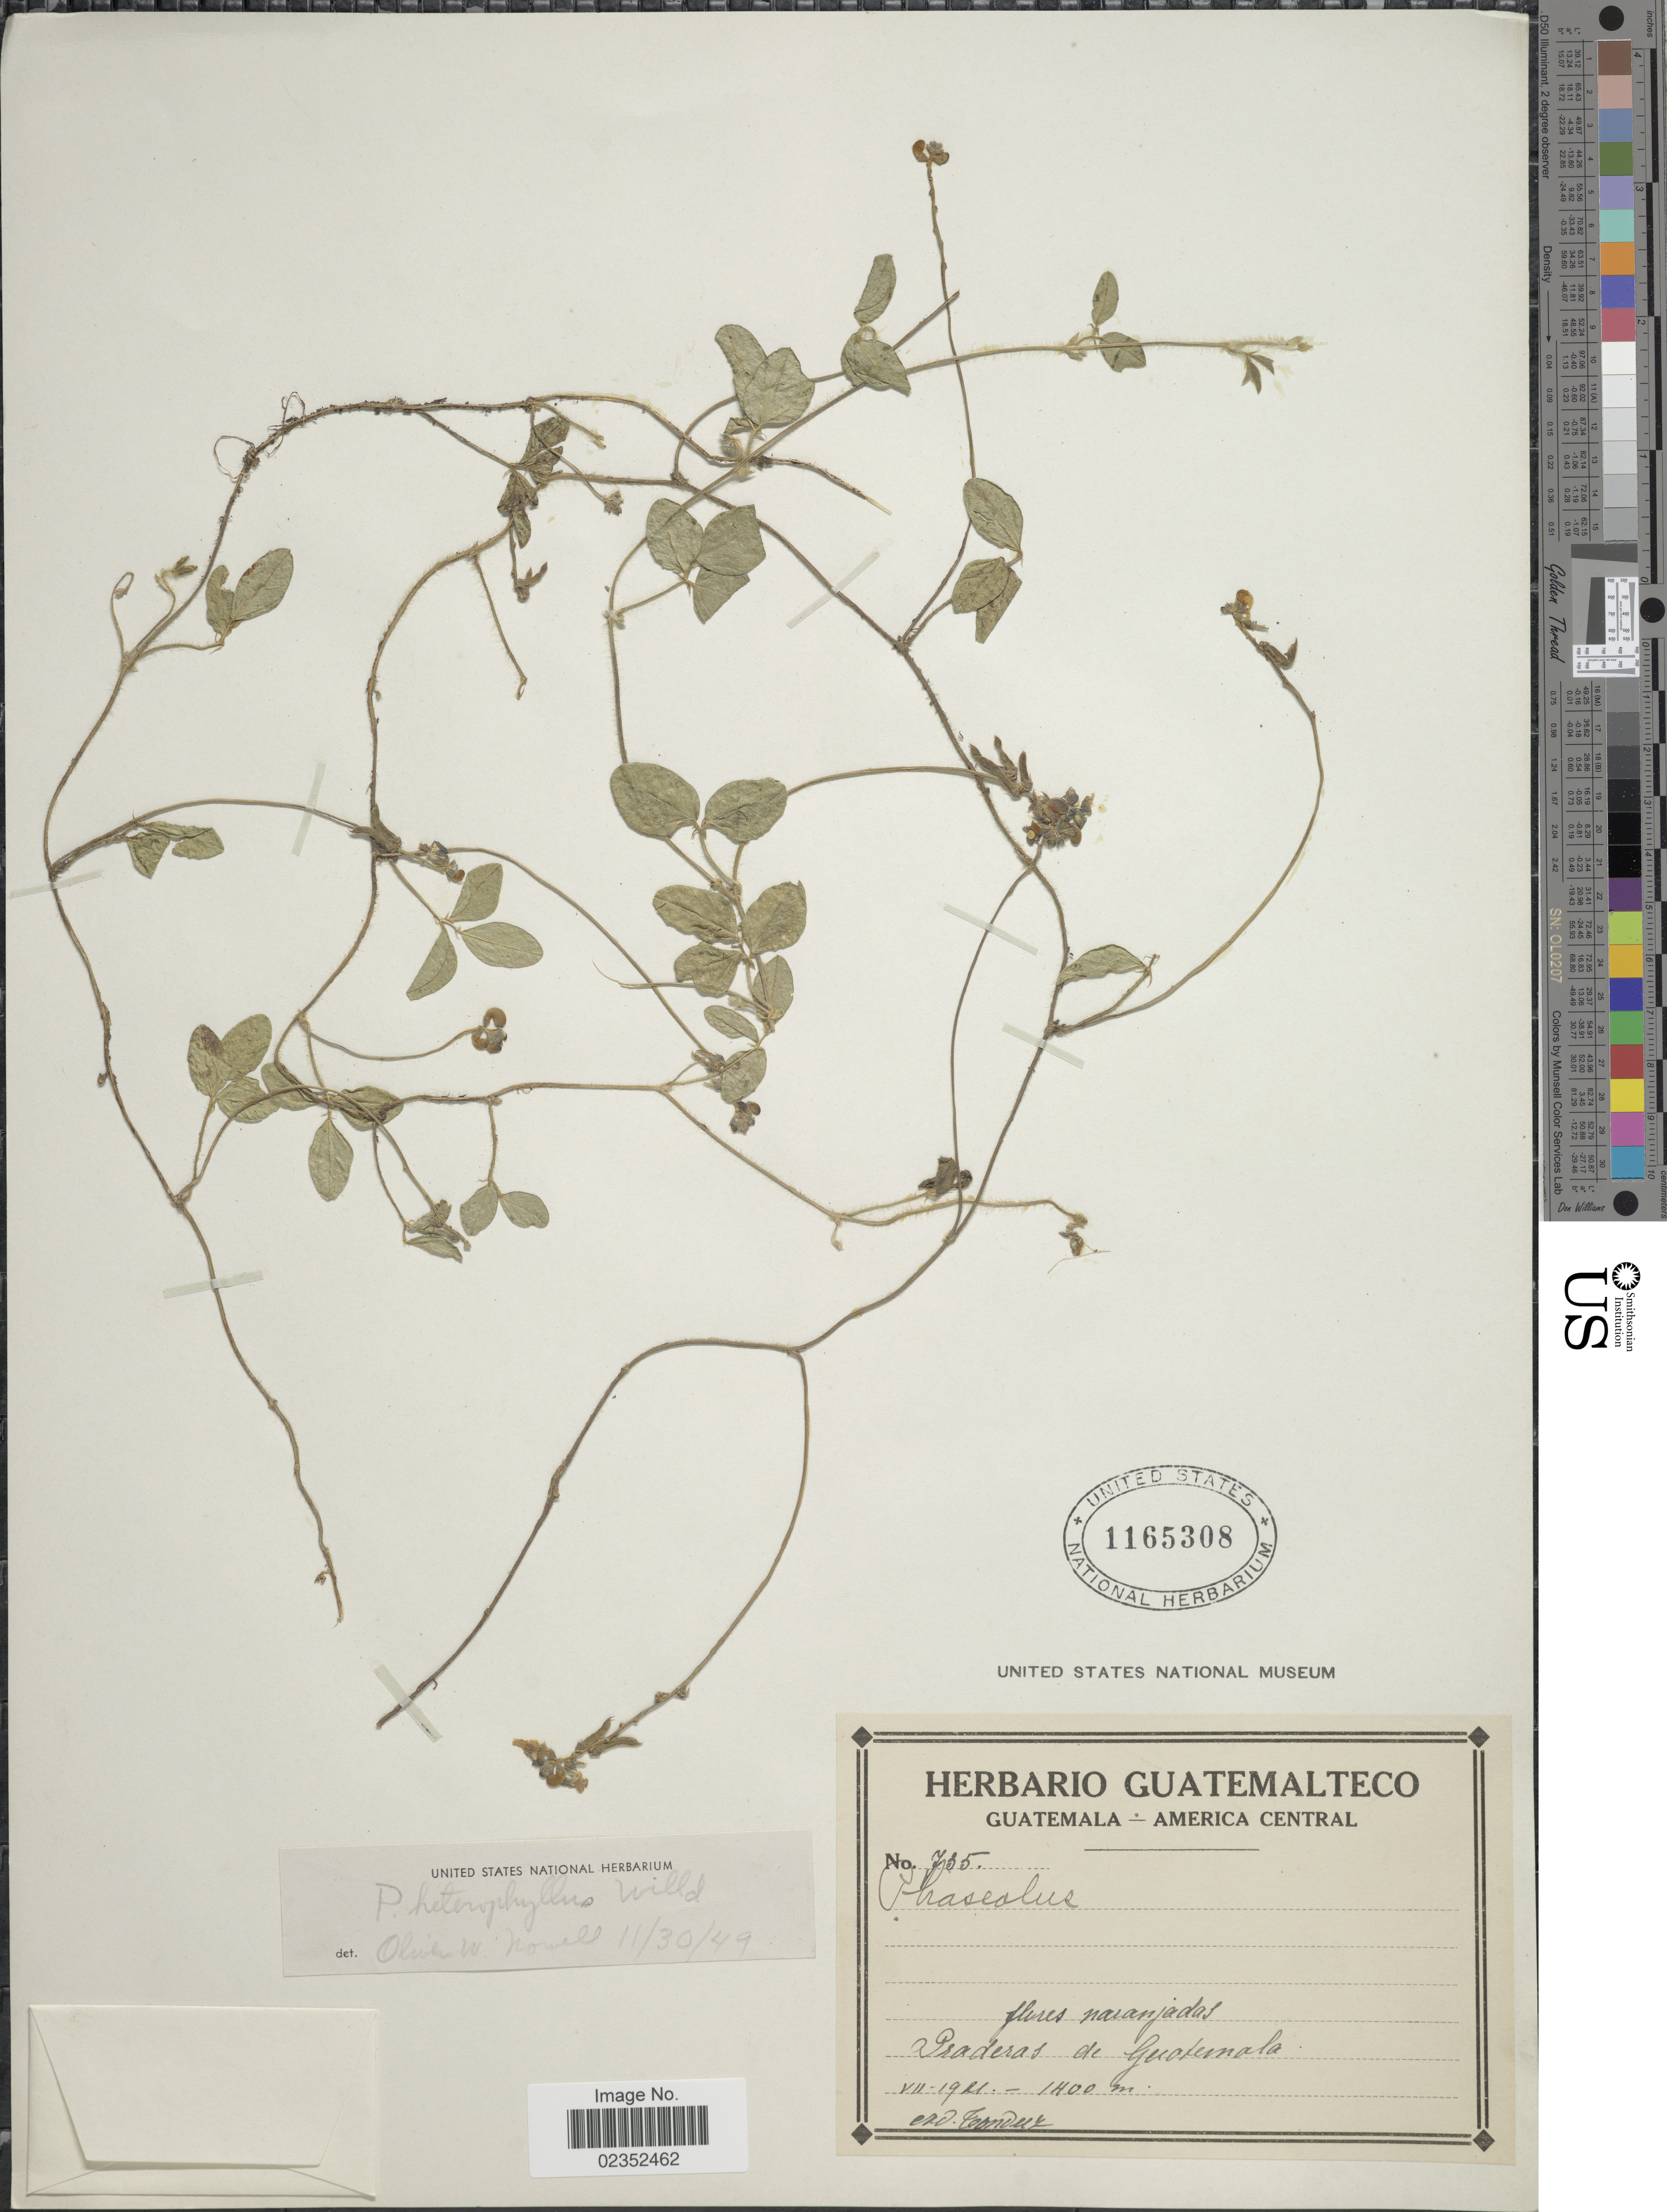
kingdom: Plantae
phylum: Tracheophyta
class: Magnoliopsida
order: Fabales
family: Fabaceae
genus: Macroptilium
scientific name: Macroptilium gibbosifolium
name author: (Ortega) A. Delgado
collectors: A. Tonduz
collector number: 735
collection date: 1921-07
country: Guatemala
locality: Praderas de Guatemala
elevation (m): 1400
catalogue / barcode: US 1165308